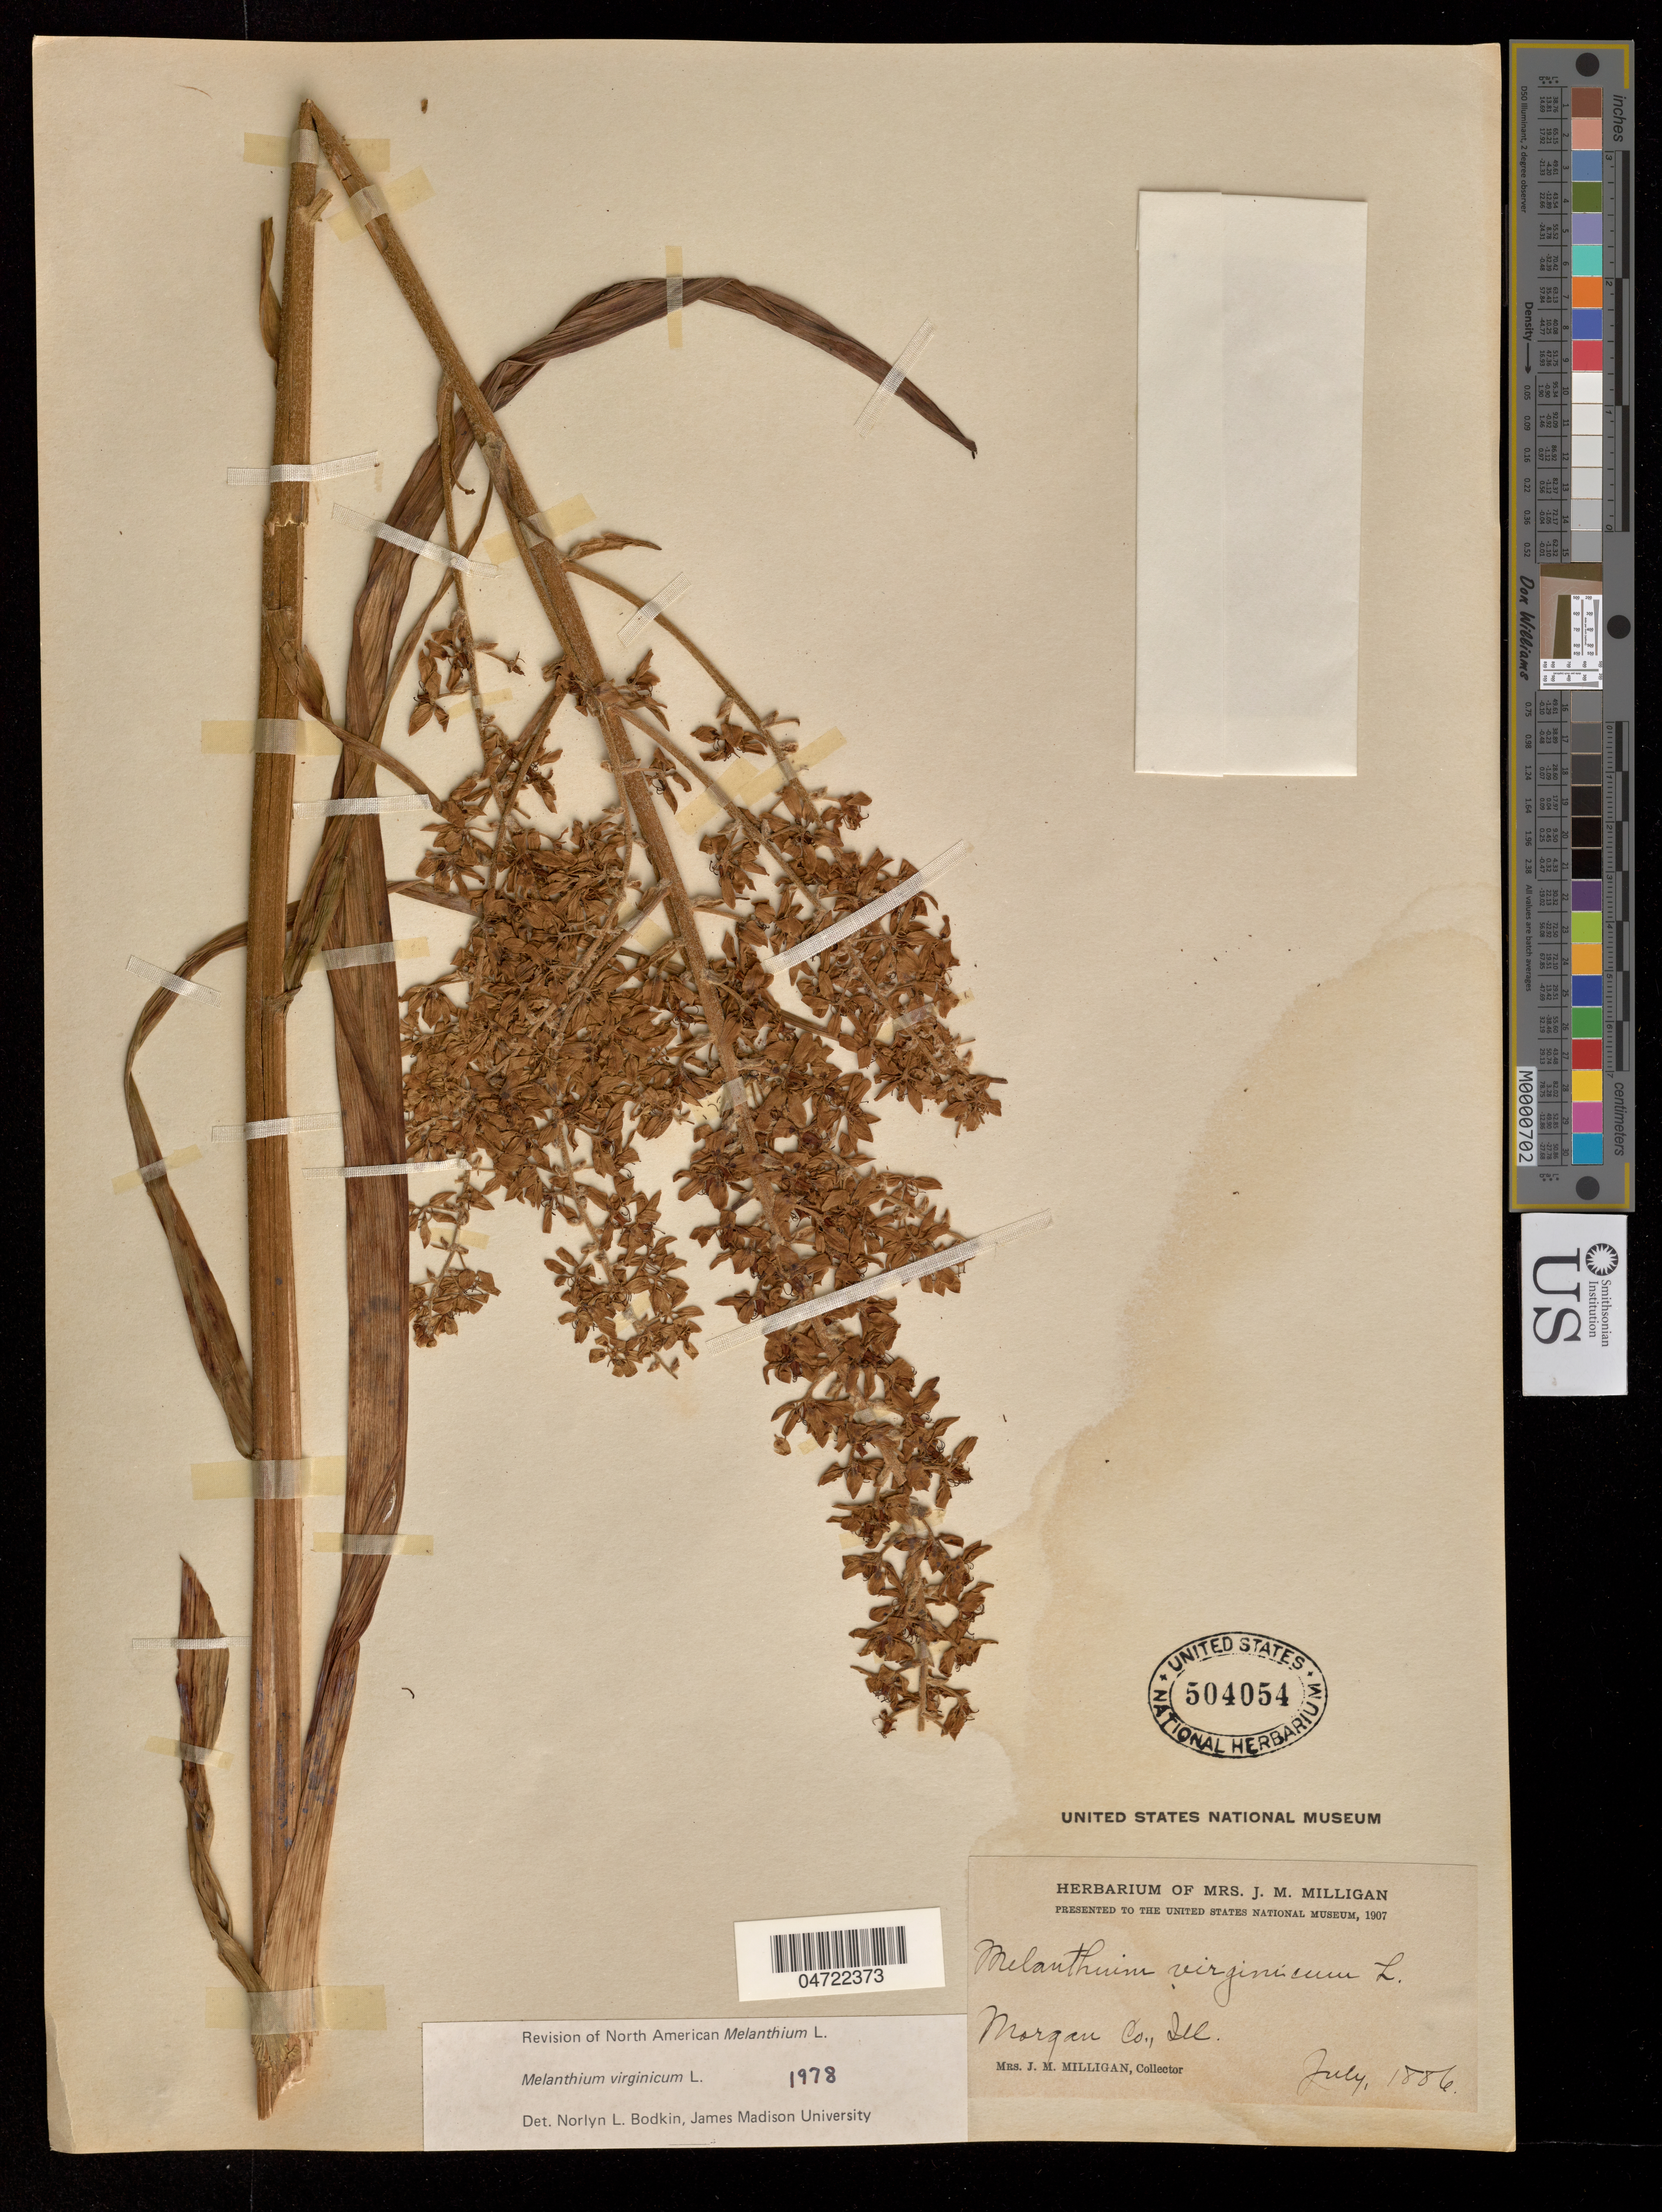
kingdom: Plantae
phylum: Tracheophyta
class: Liliopsida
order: Liliales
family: Melanthiaceae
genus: Melanthium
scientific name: Melanthium virginicum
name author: L.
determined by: Bodkin, N. L.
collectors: J. Milligan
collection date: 1886-07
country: United States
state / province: Illinois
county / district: Morgan County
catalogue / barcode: US 504054